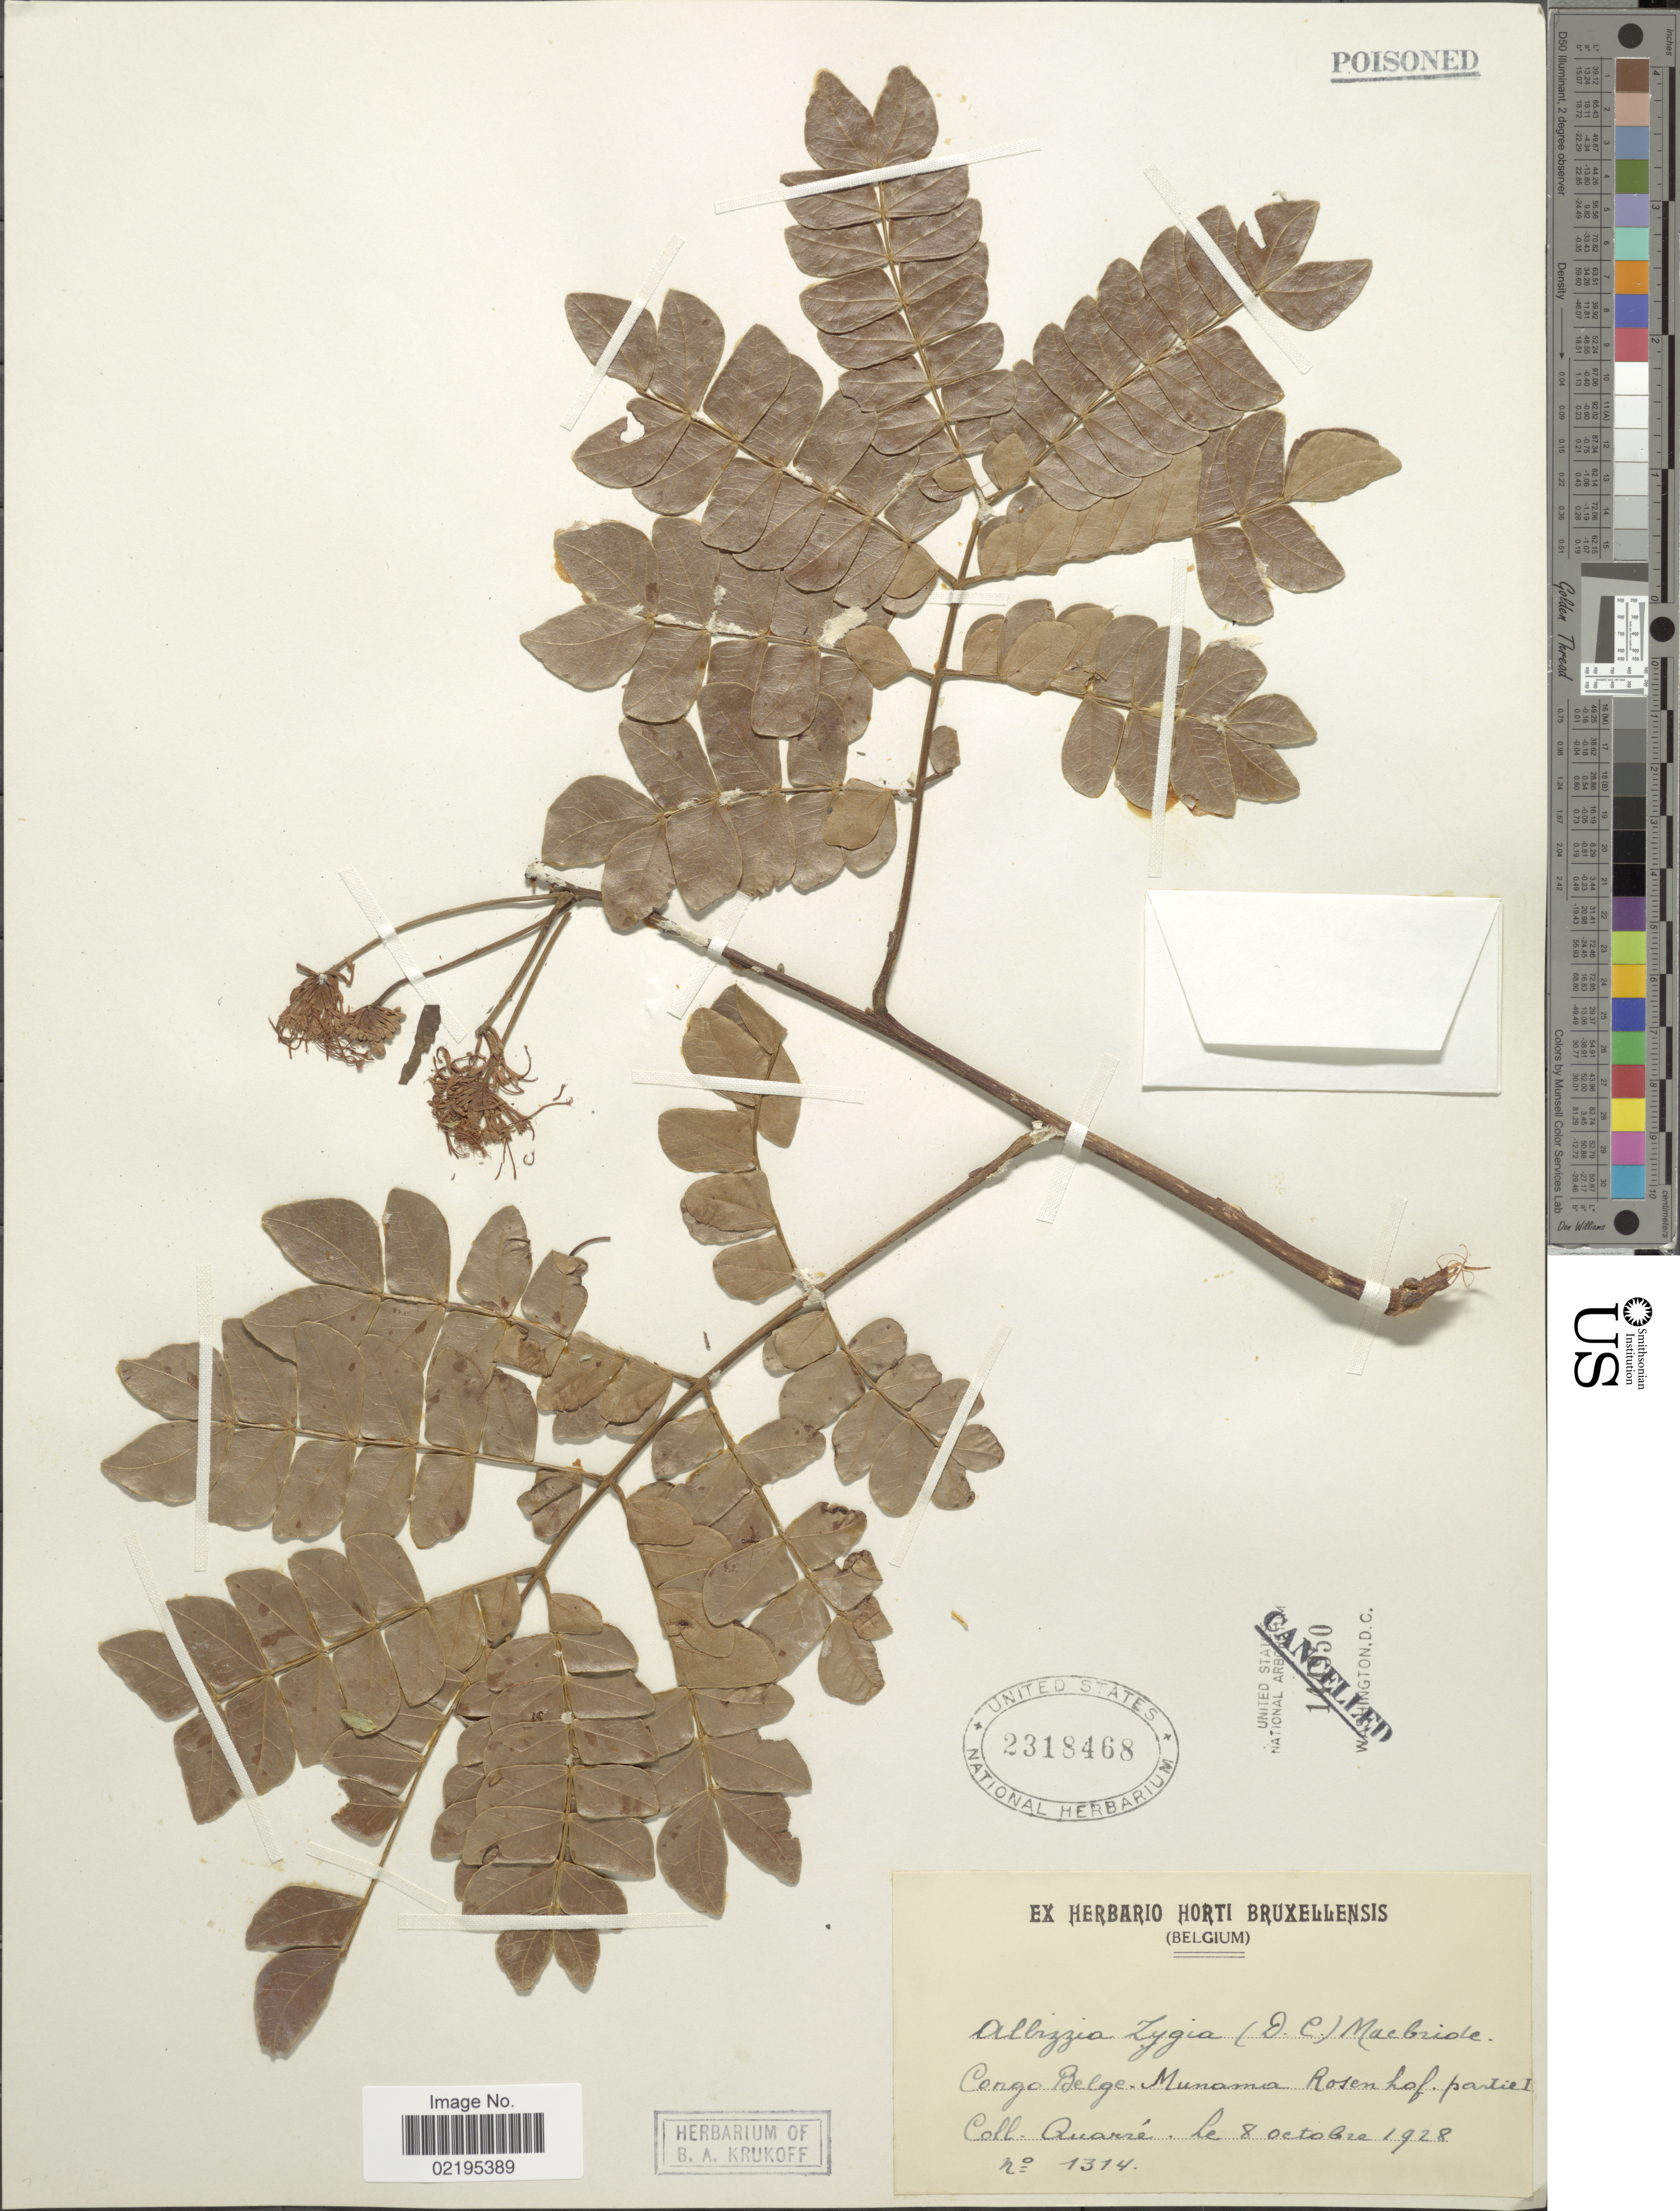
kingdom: Plantae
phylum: Tracheophyta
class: Magnoliopsida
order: Fabales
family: Fabaceae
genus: Albizia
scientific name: Albizia zygia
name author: (DC.) J.F. Macbr.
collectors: -. Quarre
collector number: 1314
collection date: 1928-10-08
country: Congo, Democratic Republic of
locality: Congo Belge. Munama Rosen hof. partie I.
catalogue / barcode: US 2318468